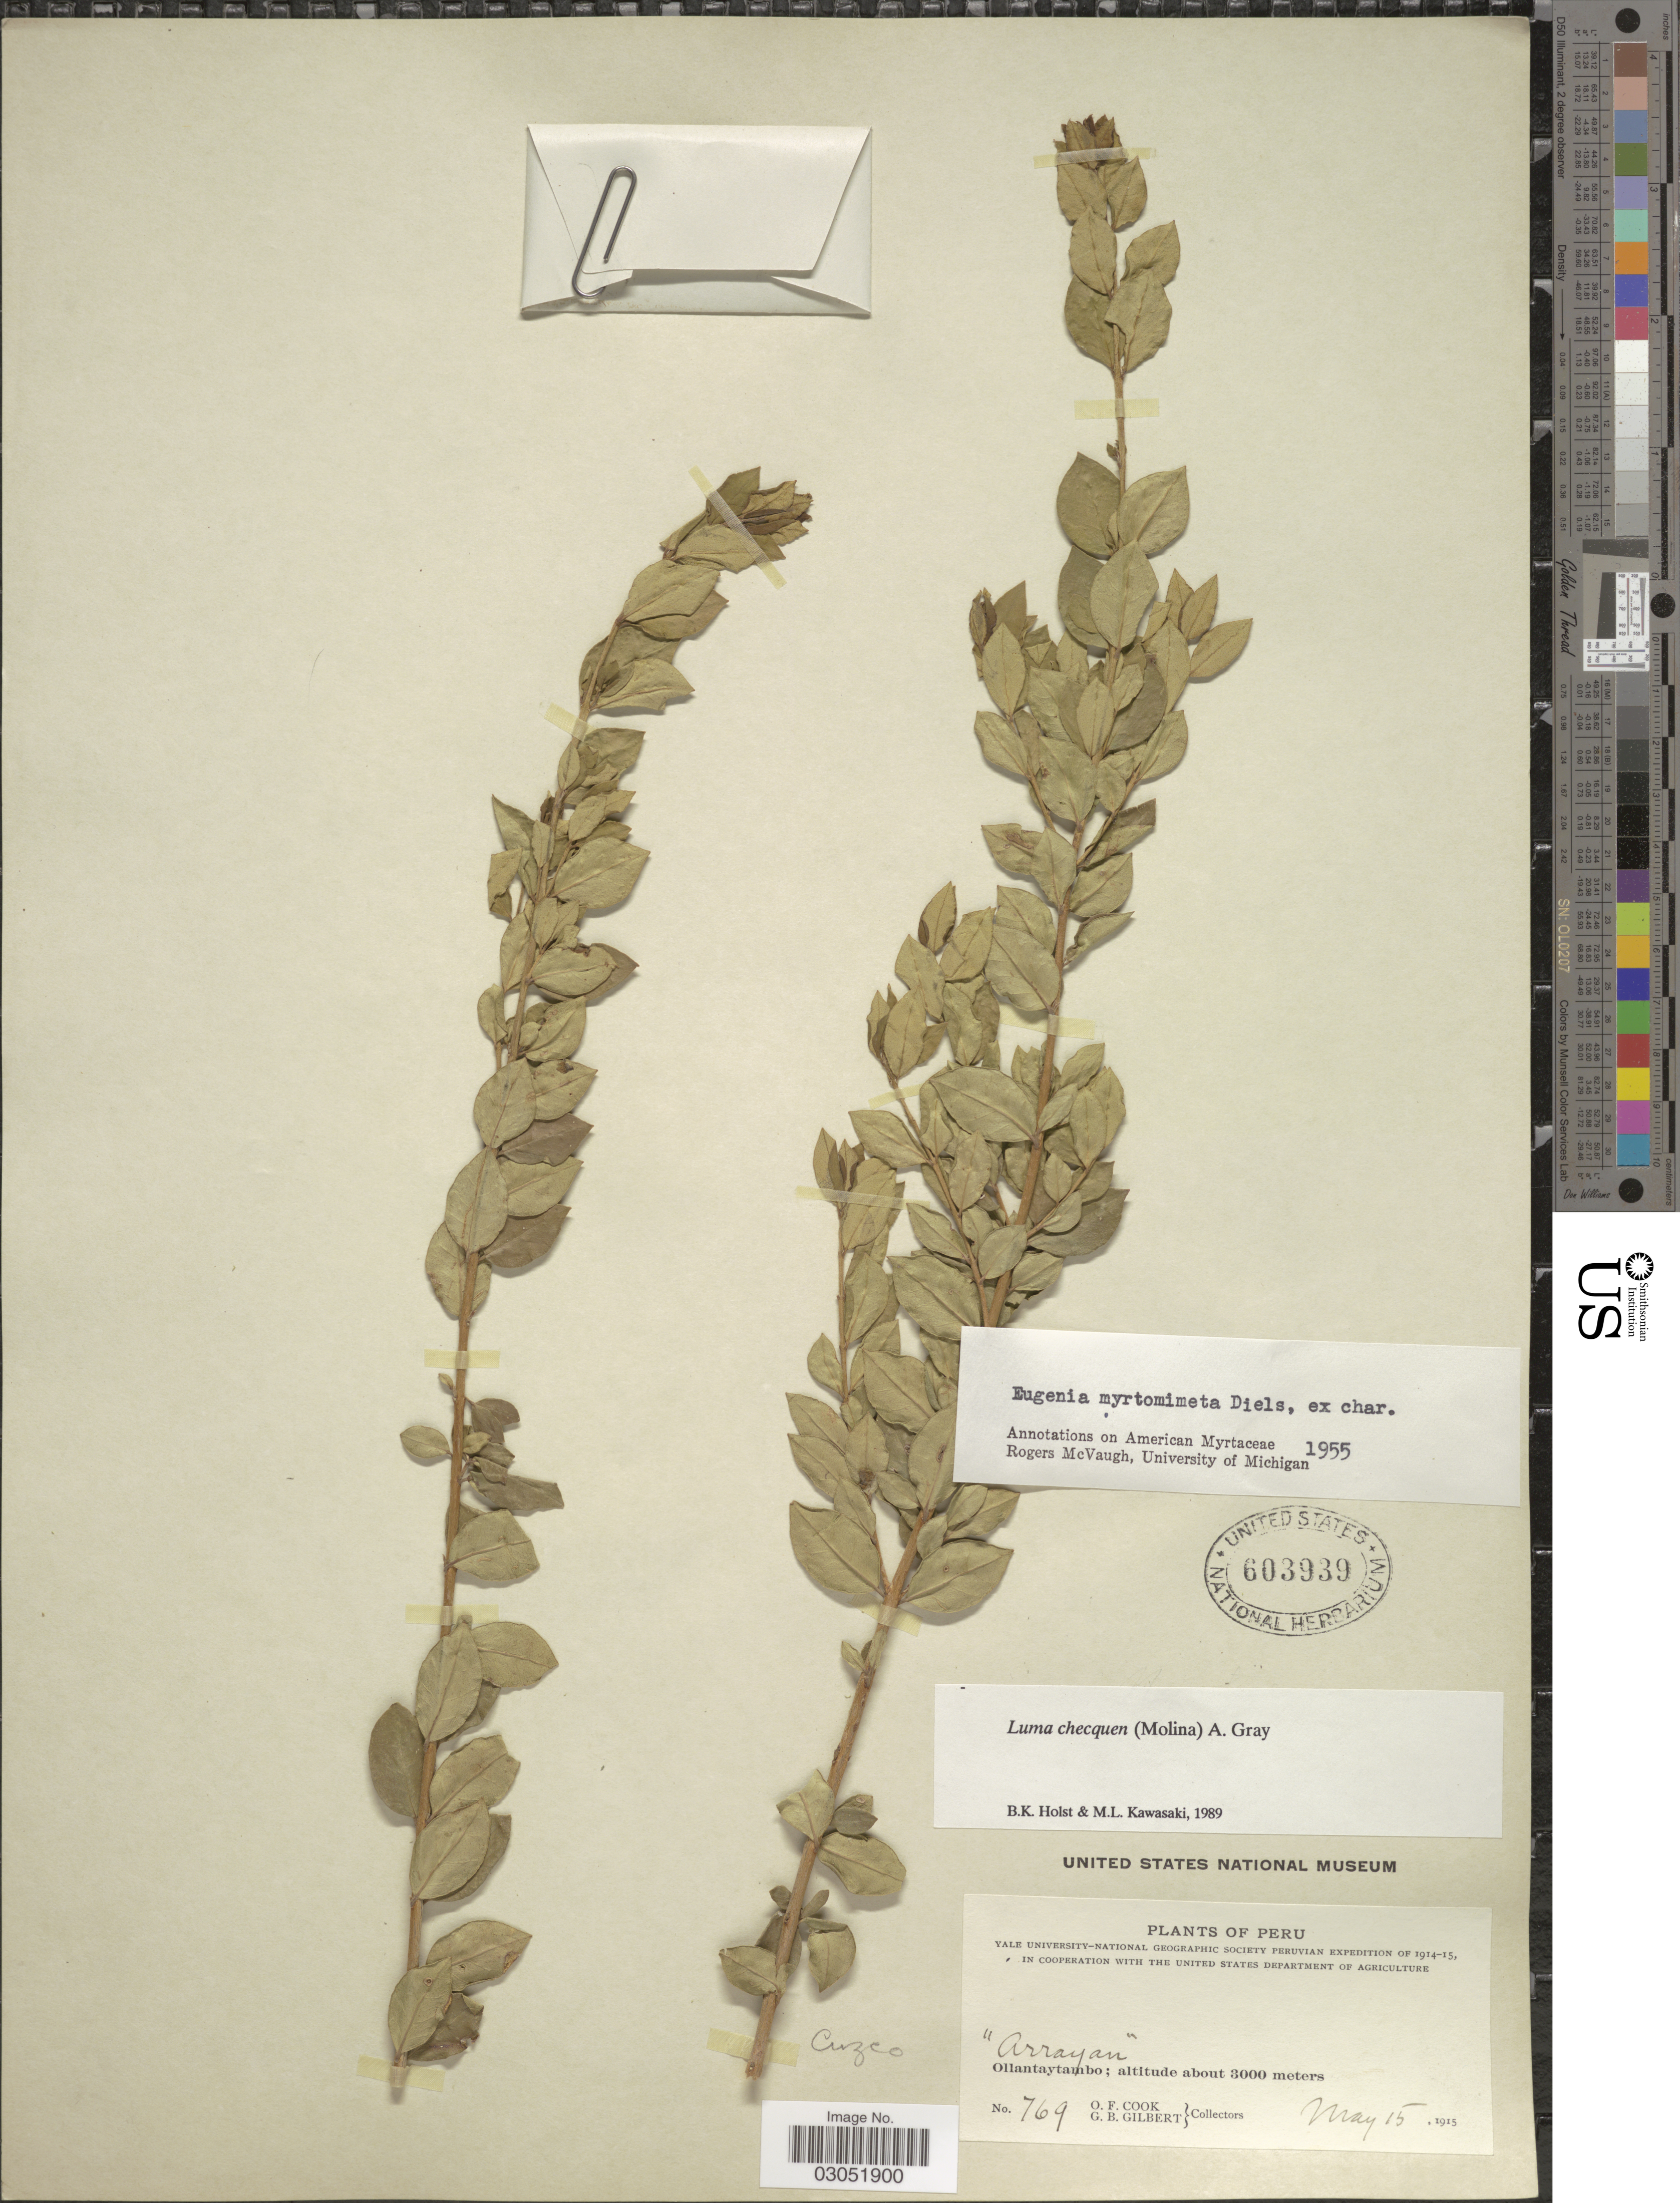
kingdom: Plantae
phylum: Tracheophyta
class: Magnoliopsida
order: Myrtales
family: Myrtaceae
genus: Luma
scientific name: Luma chequen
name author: (Molina) A. Gray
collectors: O. F. Cook & G. B. Gilbert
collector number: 769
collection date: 1915-05-15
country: Peru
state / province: Cusco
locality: Cuzco. Ollantaytambo.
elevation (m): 3000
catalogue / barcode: US 603939